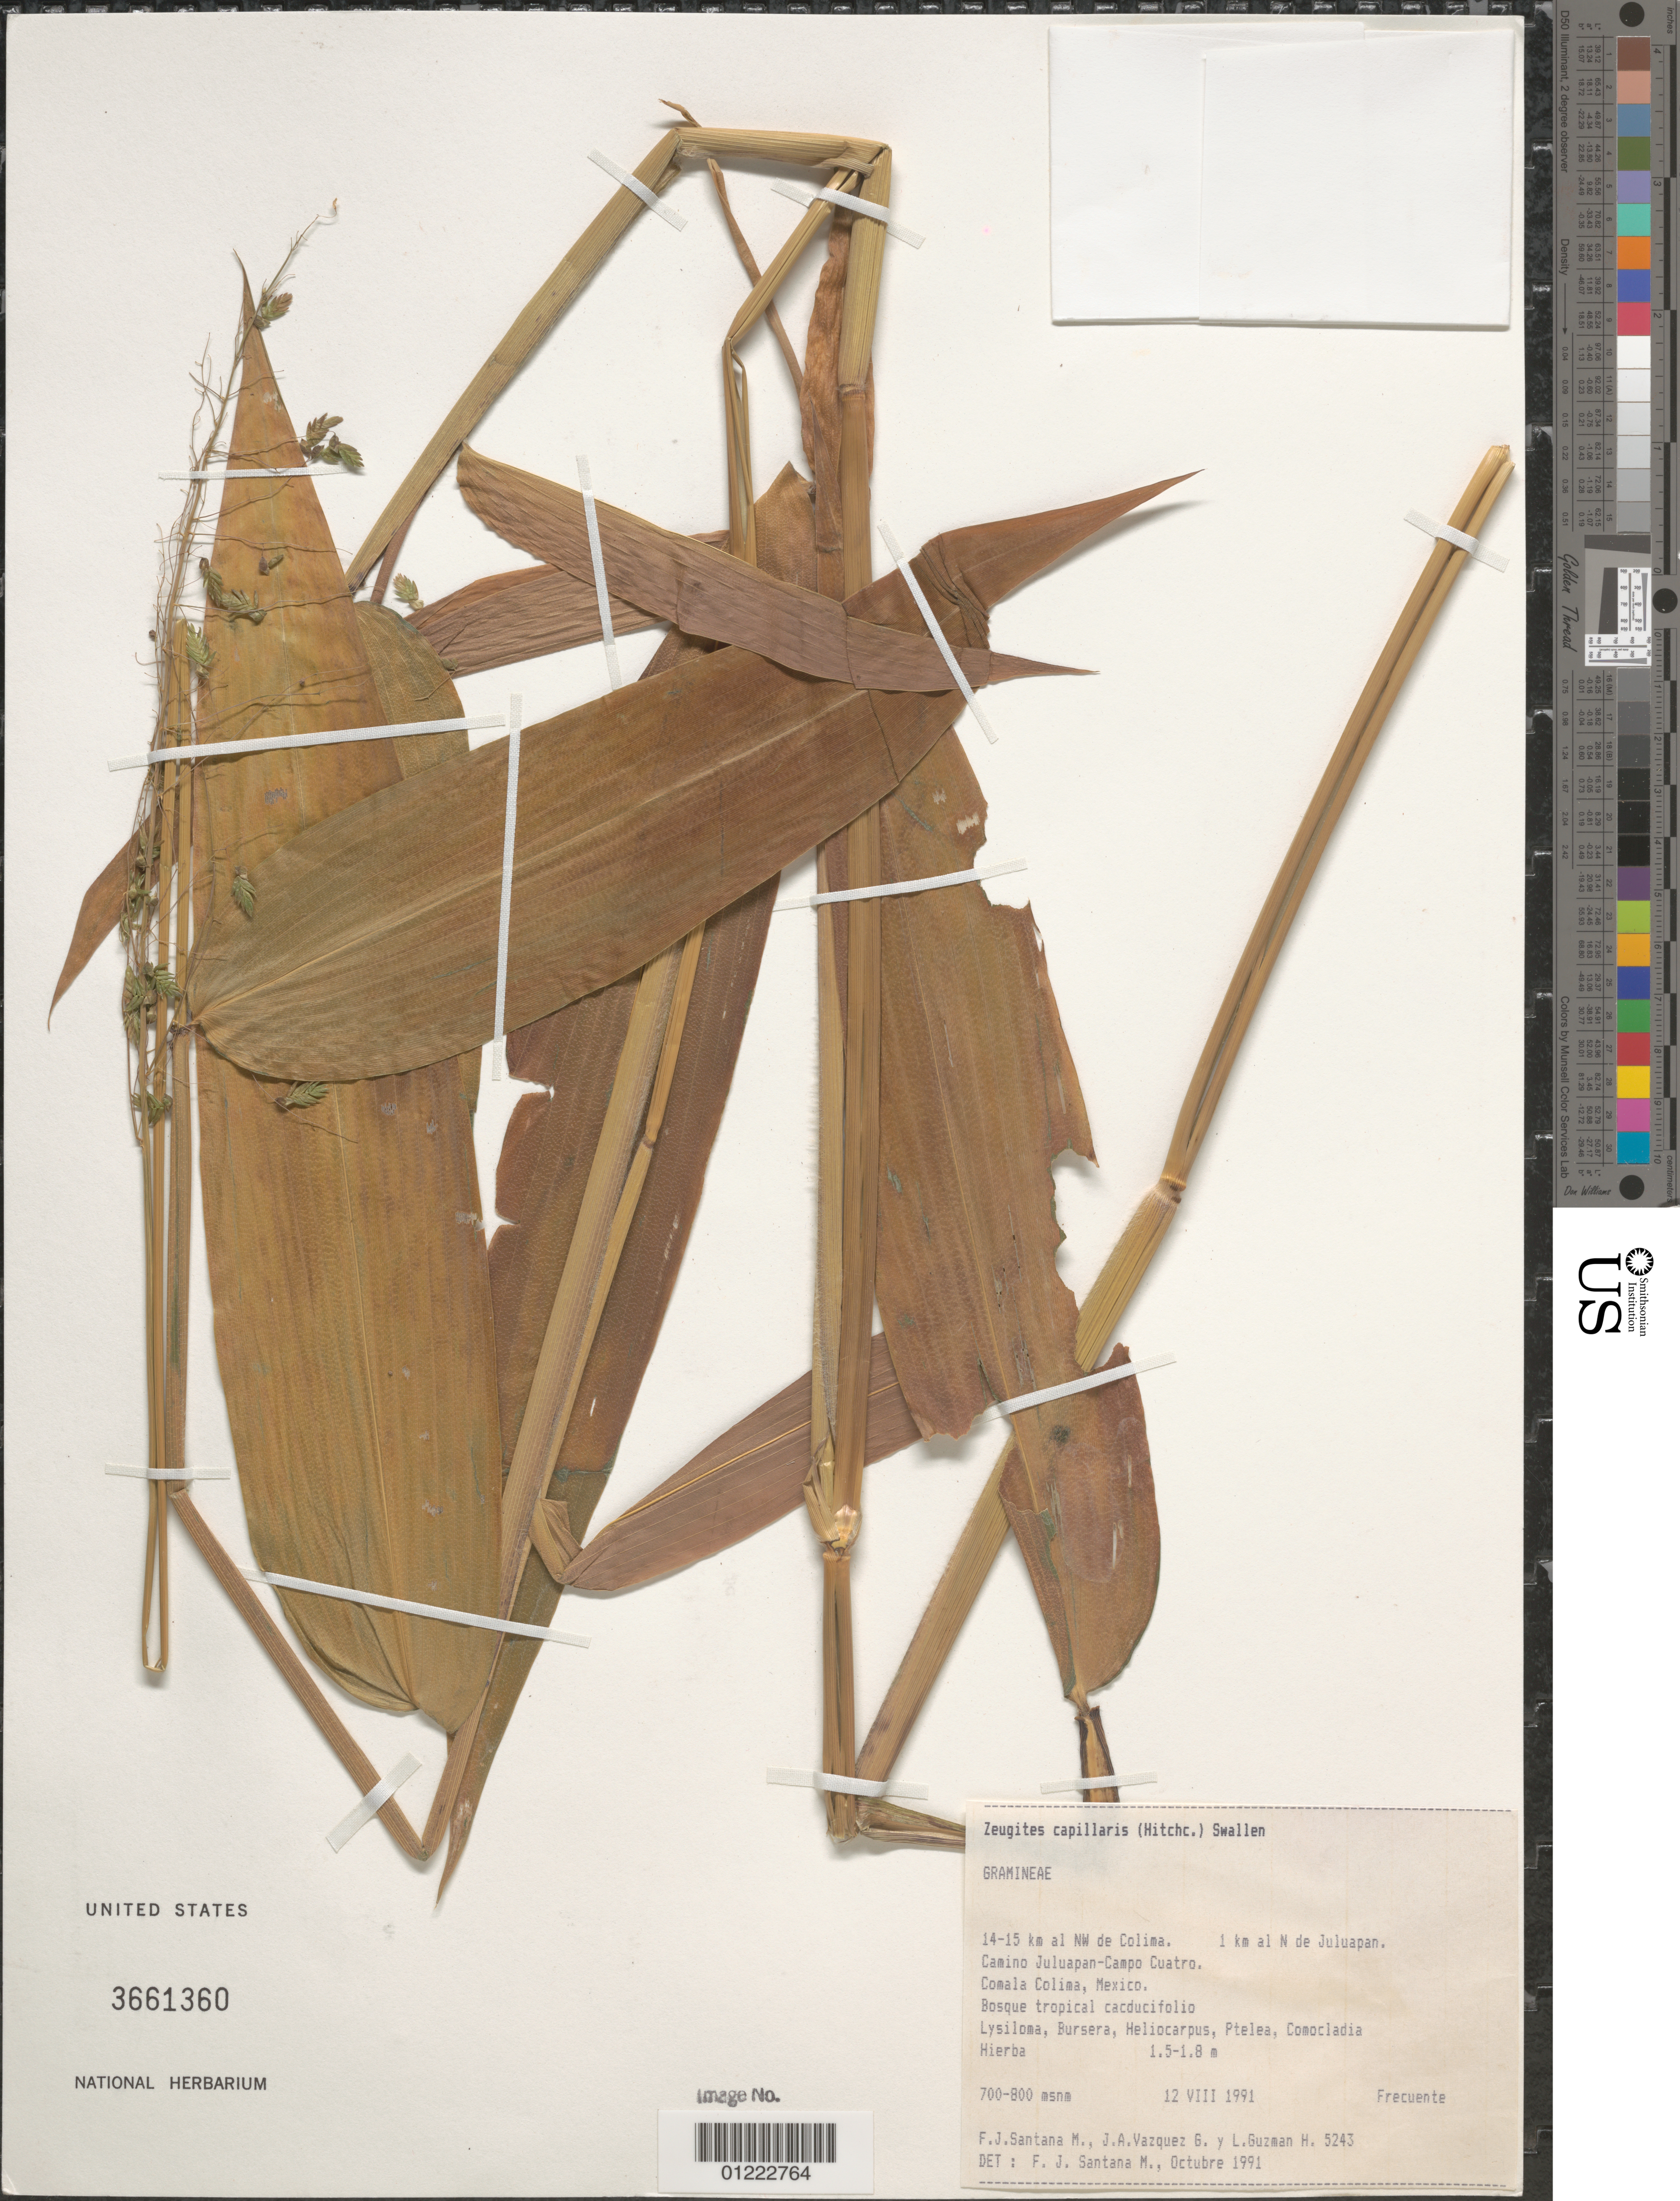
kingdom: Plantae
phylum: Tracheophyta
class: Liliopsida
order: Poales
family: Poaceae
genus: Zeugites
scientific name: Zeugites capillaris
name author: (Hitchc.) Swallen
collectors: F. J. Santana M., J. A. Vázquez G. & L. Guzmán H.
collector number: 5243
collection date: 1991-08-12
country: Mexico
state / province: Colima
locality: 14-15 km al NW de Colima. 1 km al N de Juluapan. Camino Juluapan-Campo Cuatro.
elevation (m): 700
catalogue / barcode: US 3661360